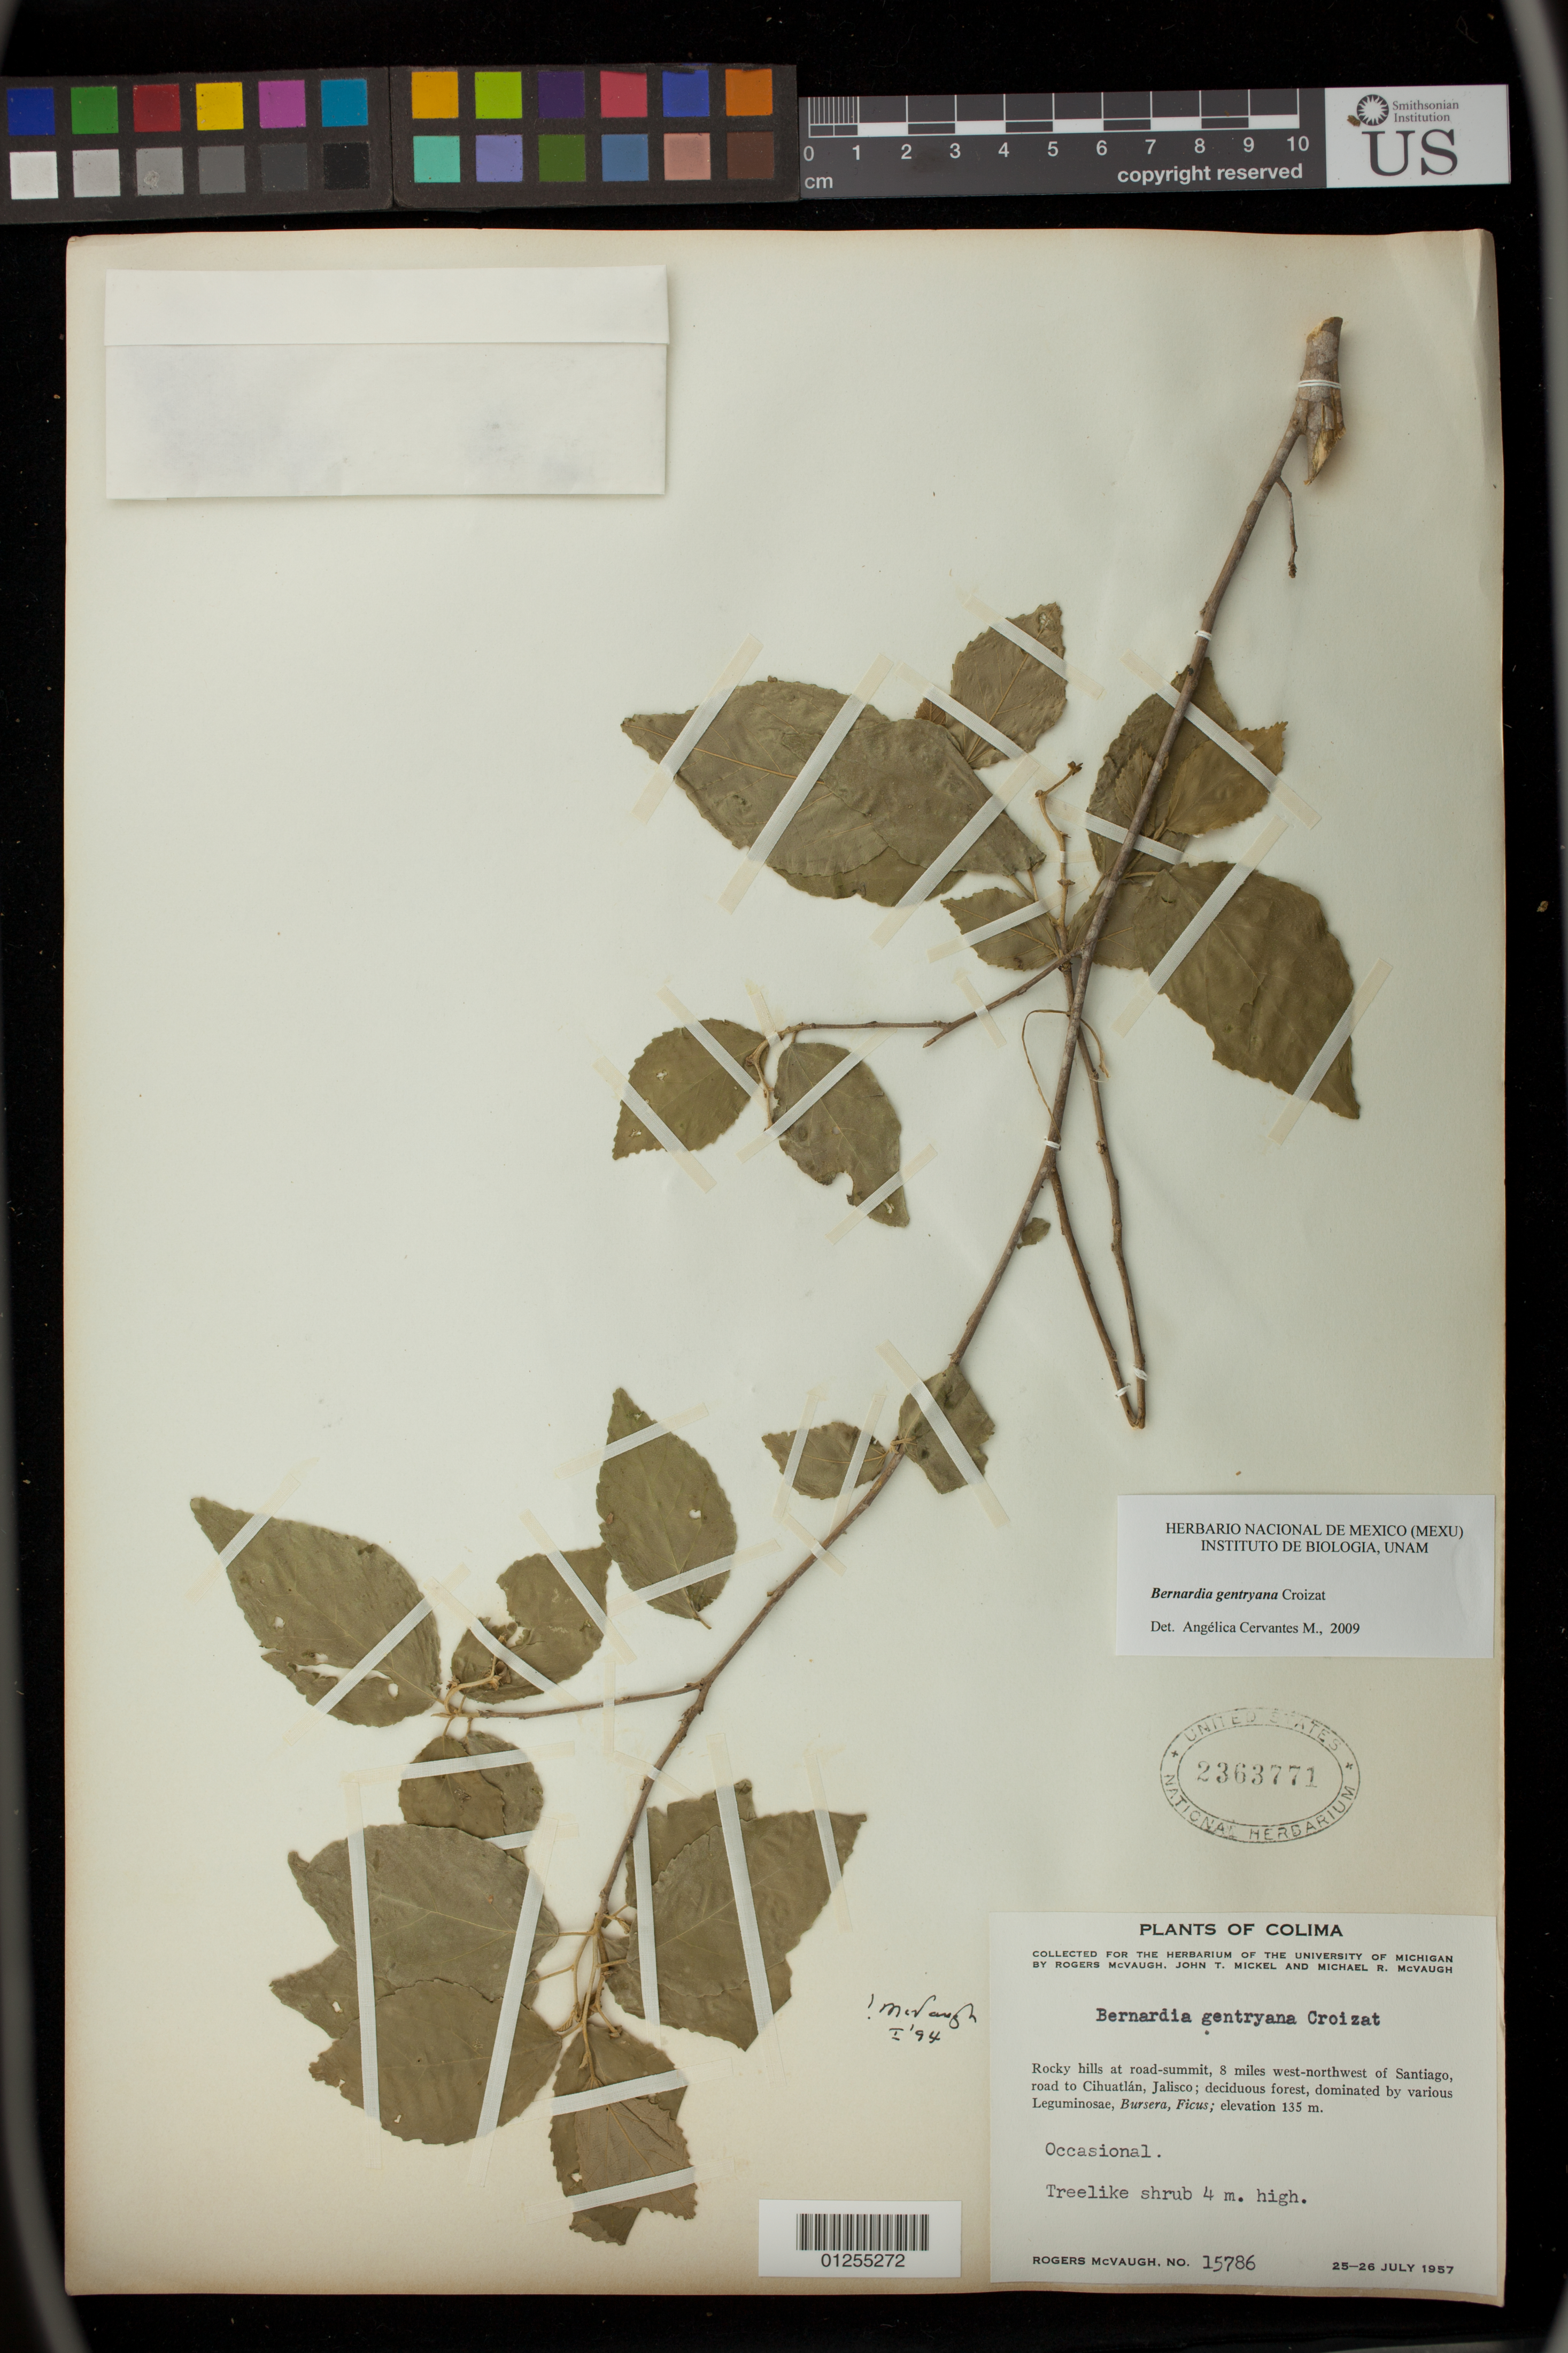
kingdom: Plantae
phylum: Tracheophyta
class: Magnoliopsida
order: Malpighiales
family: Euphorbiaceae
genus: Bernardia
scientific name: Bernardia gentryana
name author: Croizat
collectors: R. McVaugh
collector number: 15786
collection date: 1957-07-25/1957-07-26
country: Mexico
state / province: Jalisco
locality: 8 miles west-northwest of Santiago, road to Cihuatlan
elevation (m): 135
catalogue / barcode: US 2363771